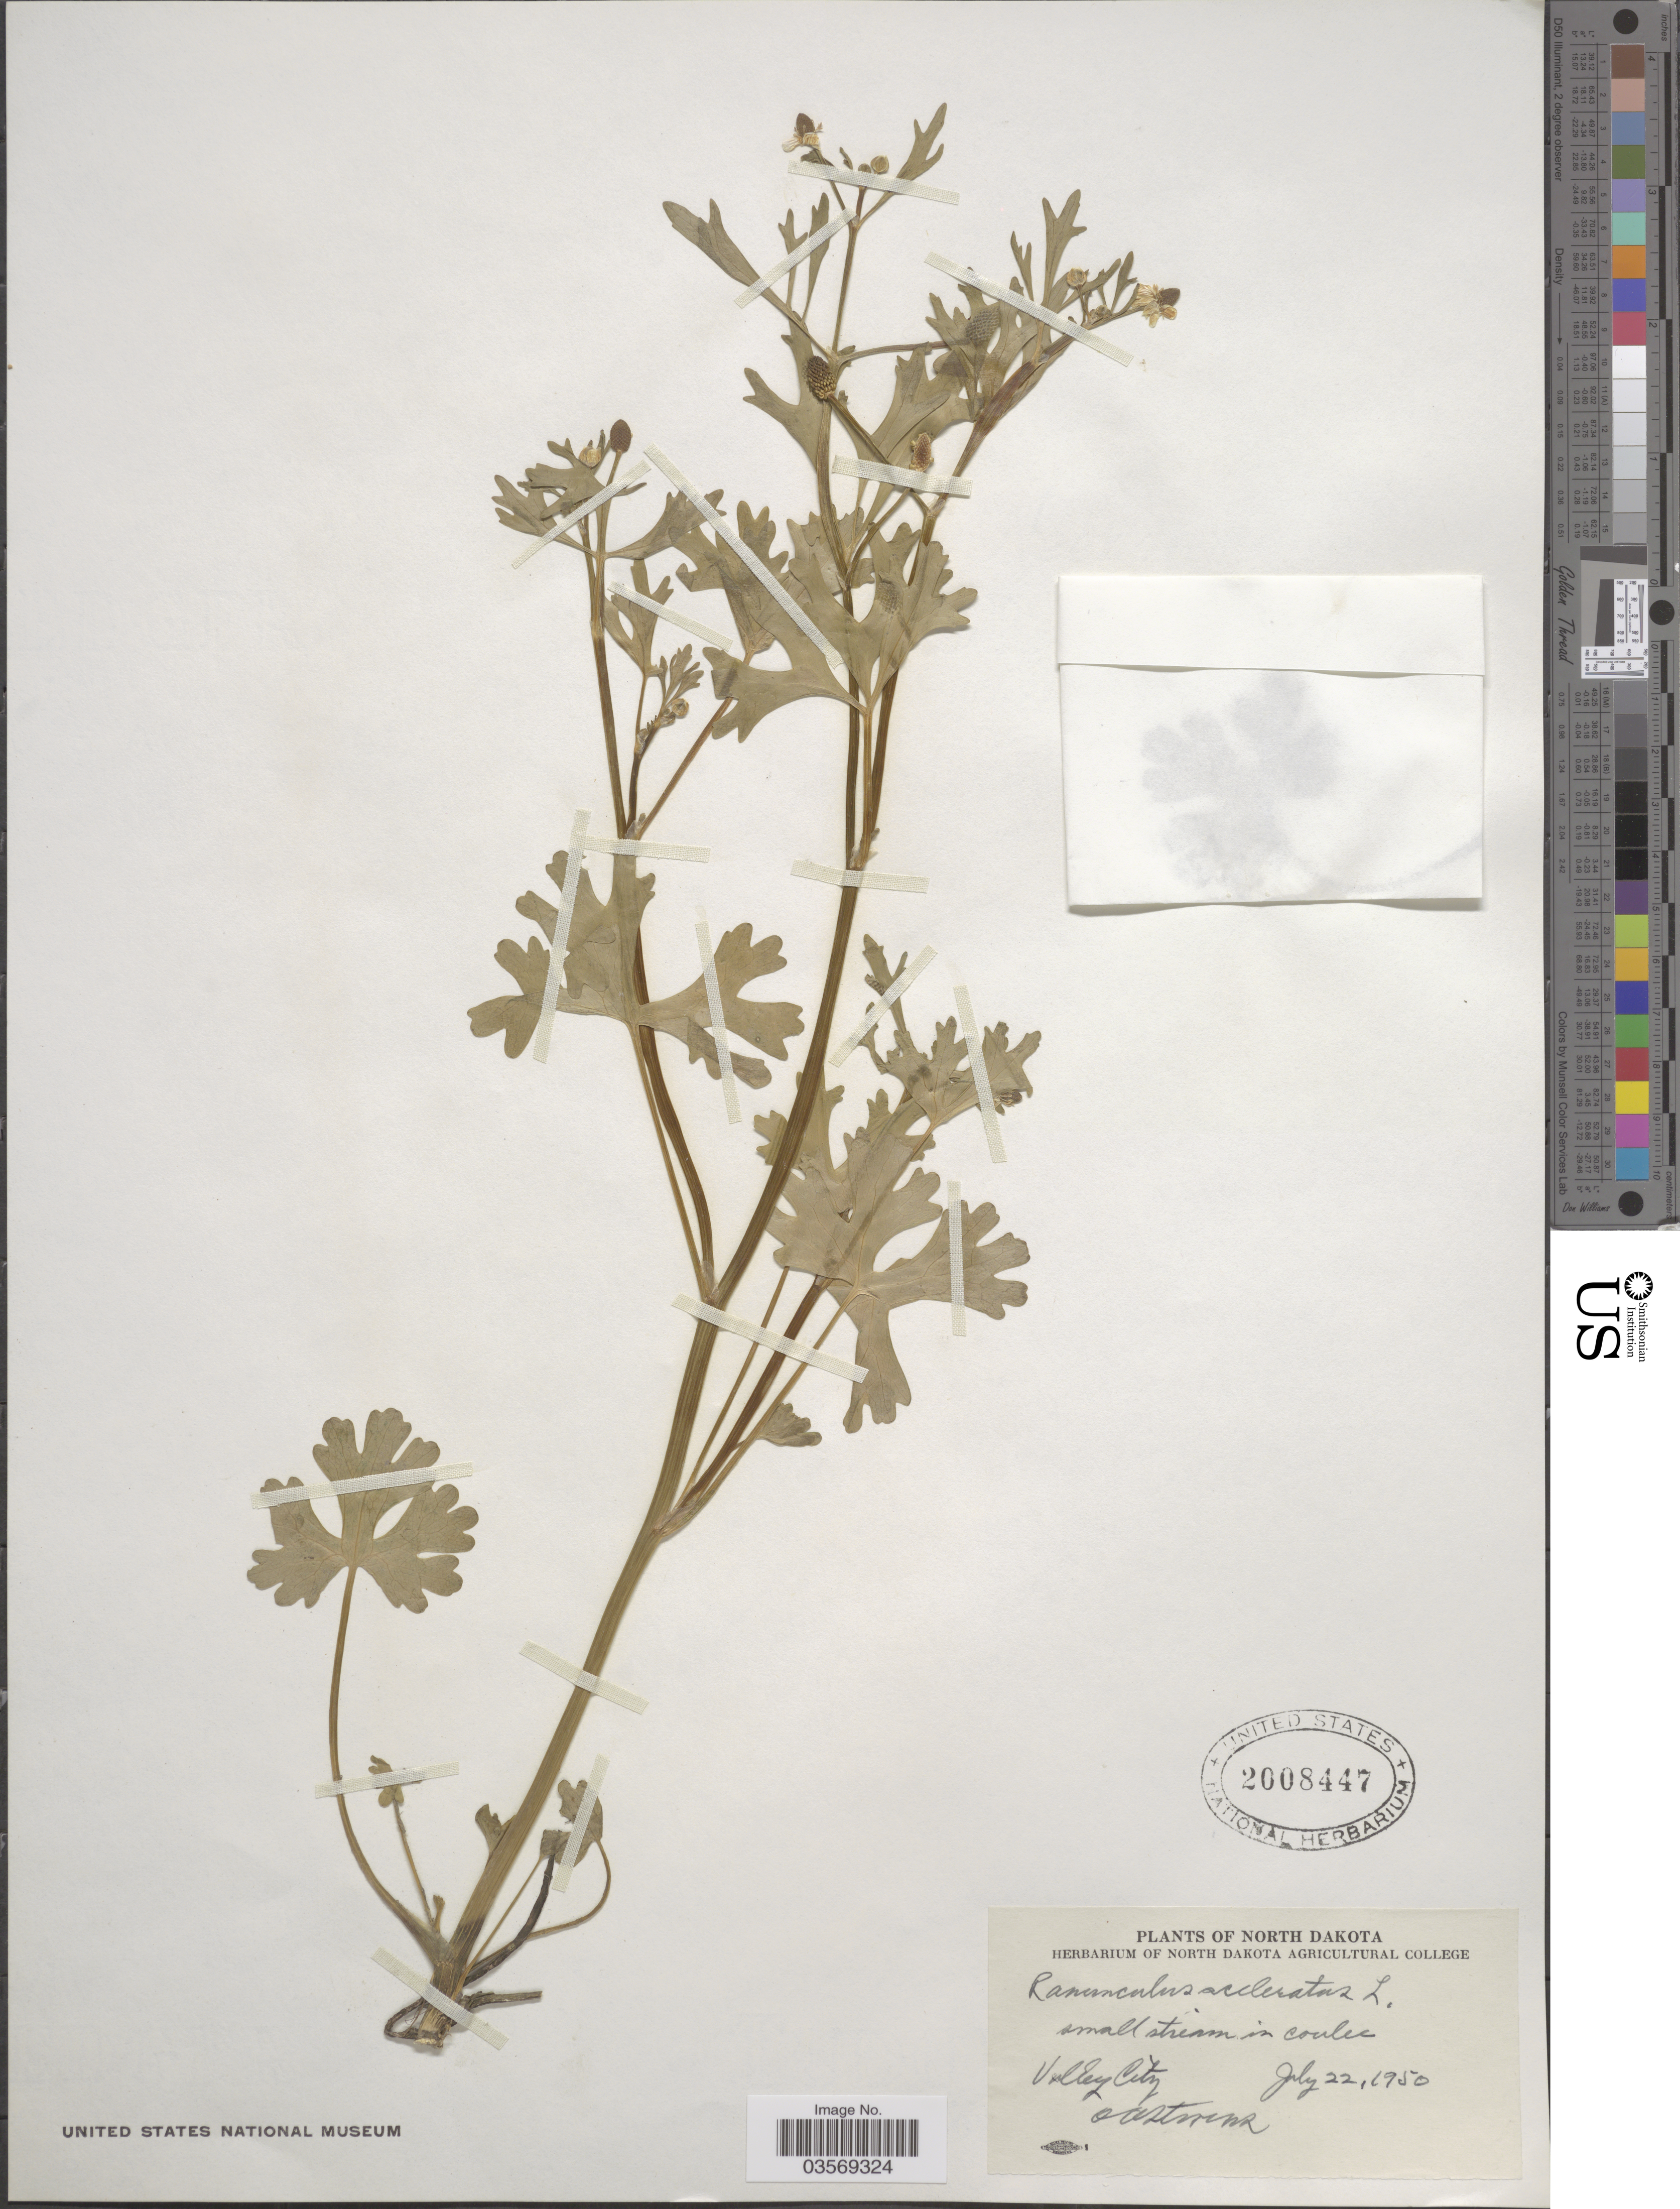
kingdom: Plantae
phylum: Tracheophyta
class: Magnoliopsida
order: Ranunculales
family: Ranunculaceae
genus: Ranunculus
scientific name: Ranunculus sceleratus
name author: L.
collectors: O. A. Stevens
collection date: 1950-07-22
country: United States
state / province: North Dakota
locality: Valley City.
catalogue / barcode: US 2008447